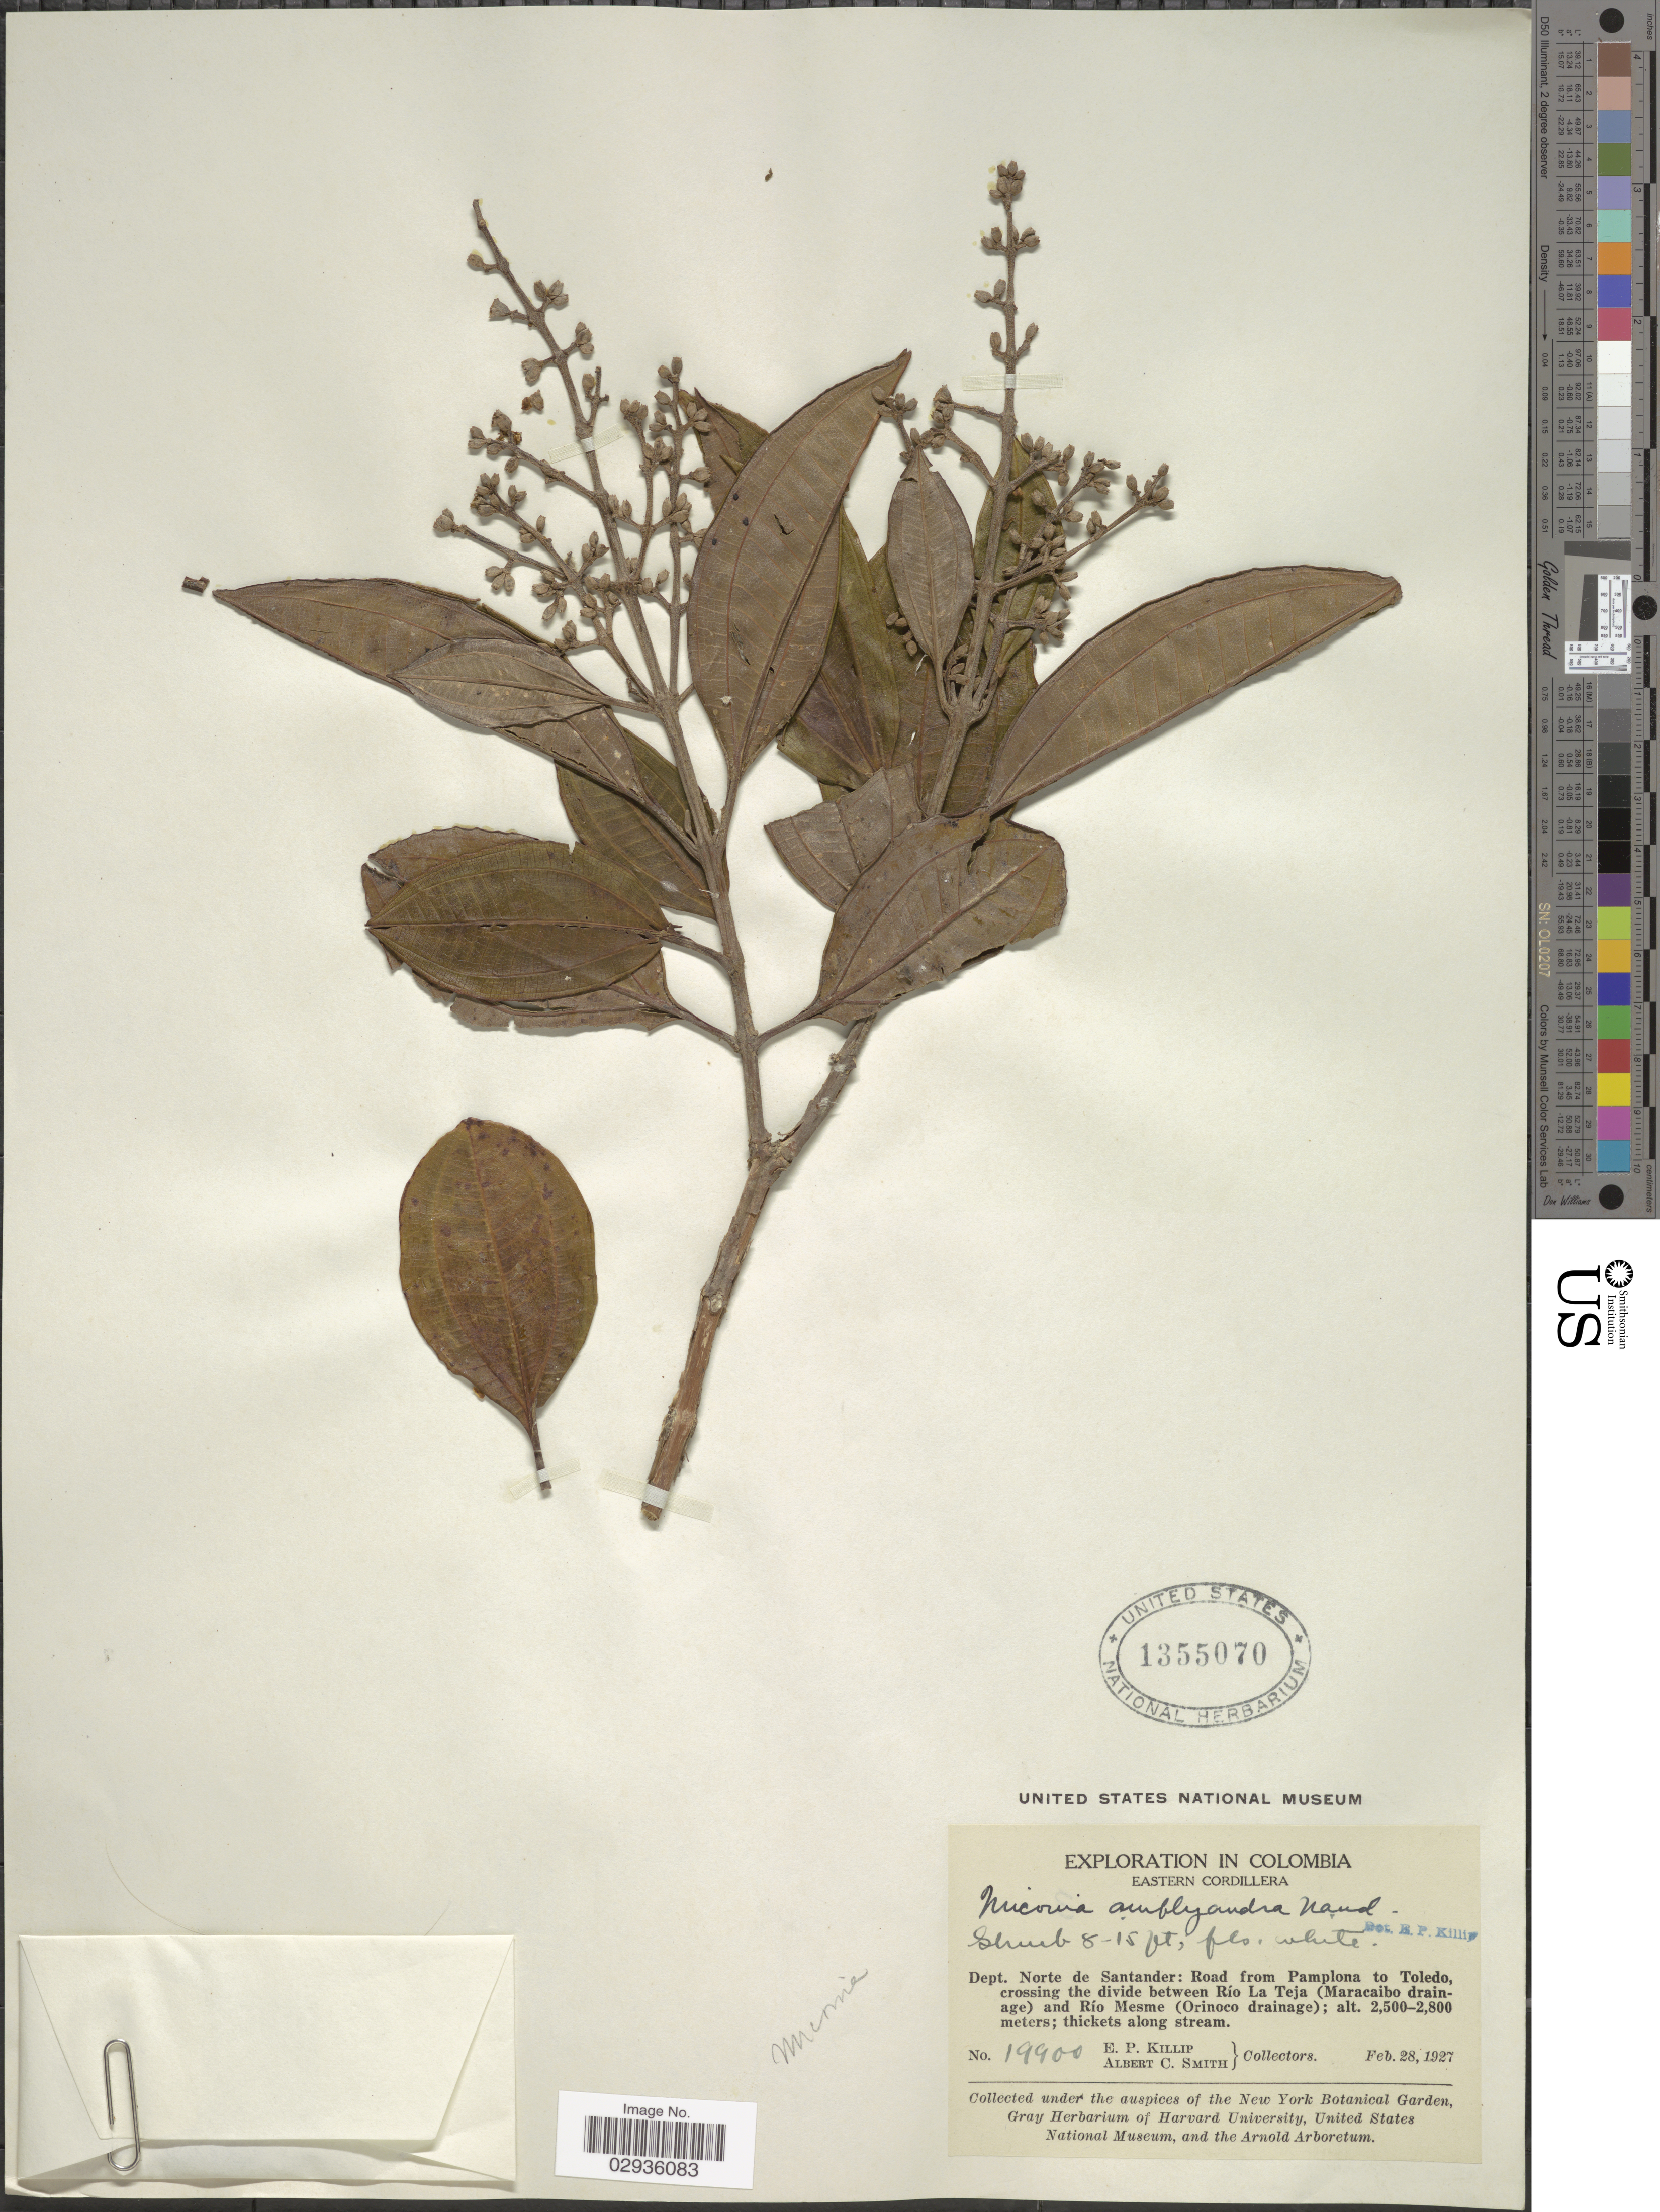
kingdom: Plantae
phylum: Tracheophyta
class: Magnoliopsida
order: Myrtales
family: Melastomataceae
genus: Miconia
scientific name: Miconia amblyandra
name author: Naudin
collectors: E. P. Killip & A. C. Smith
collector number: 19900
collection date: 1927-02-28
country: Colombia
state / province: Norte de Santander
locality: Eastern Cordillera. Dept. Norte de Santander: Road from Pamplona to Toledo, crossing the divide between Río La Taja (Maracaibo drainage) and Río Mesme (Orinoco drainage).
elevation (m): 2500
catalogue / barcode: US 1355070